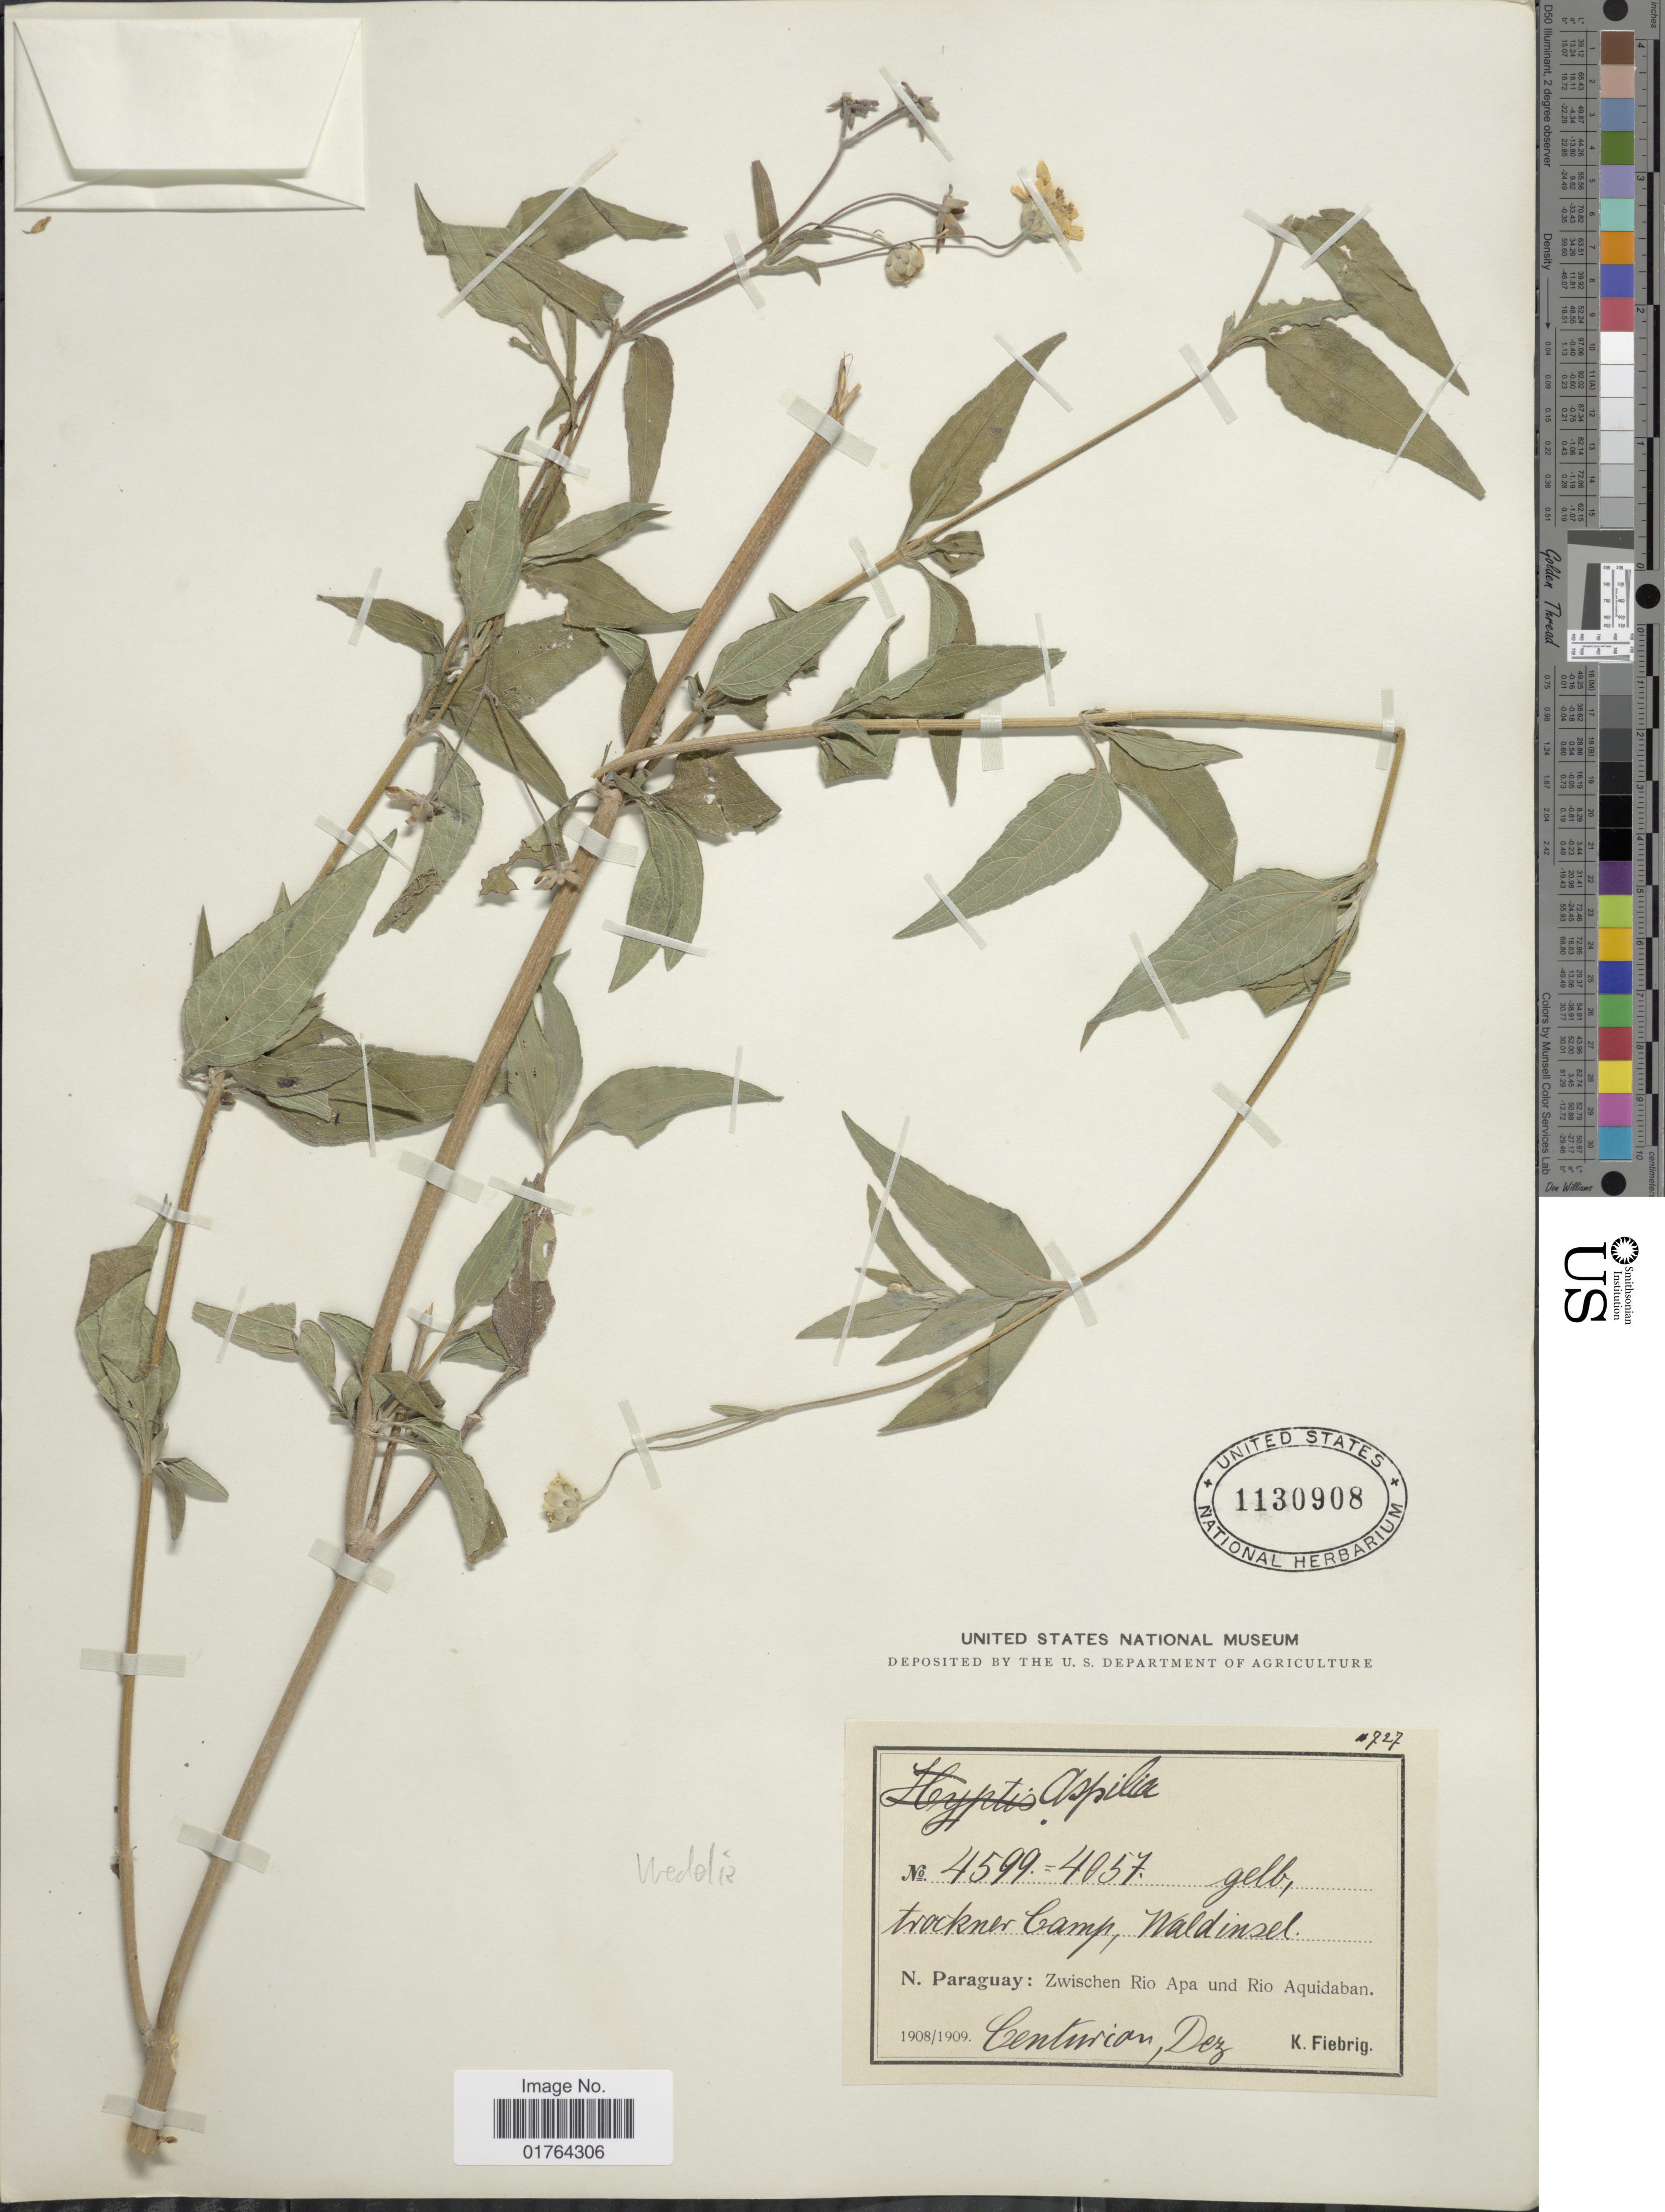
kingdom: Plantae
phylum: Tracheophyta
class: Magnoliopsida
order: Asterales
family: Asteraceae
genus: Wedelia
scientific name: Wedelia brachylepis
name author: Griseb.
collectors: K. Fiebrig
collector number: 4599-4057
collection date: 1908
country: Paraguay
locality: N. Paraguay: Zwischen Rio Apa und Rio Aquidaban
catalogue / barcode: US 1130908